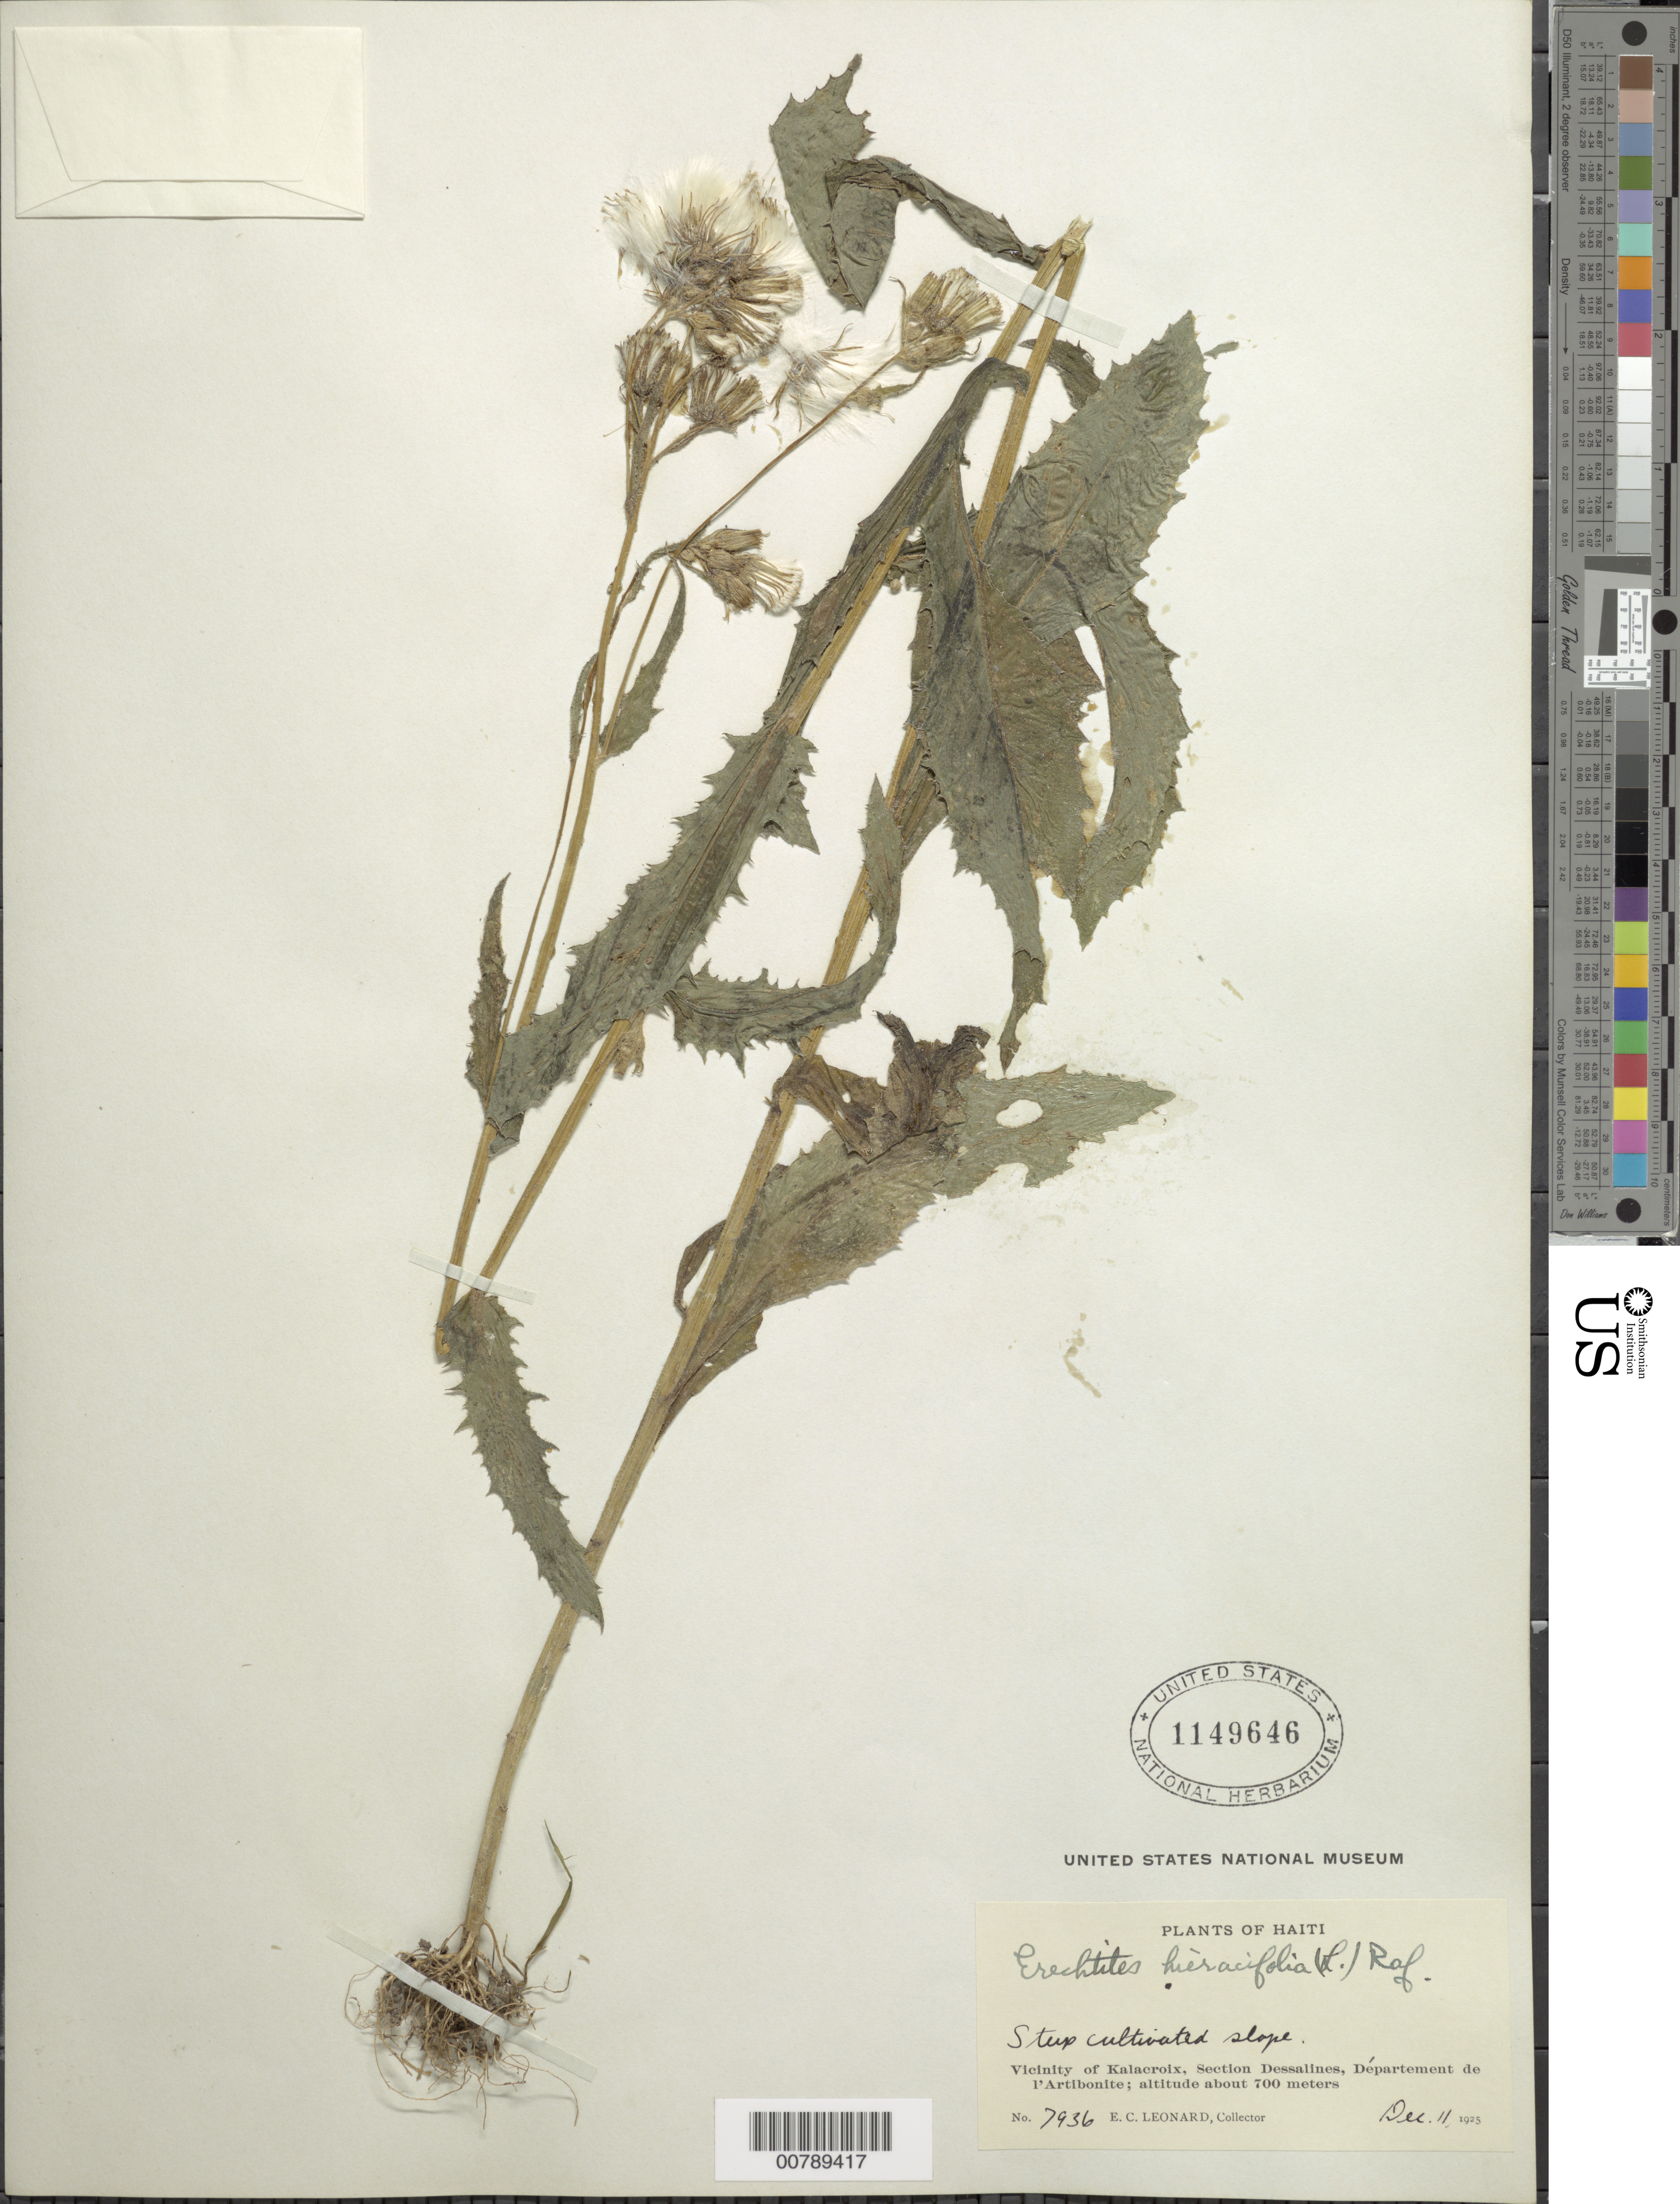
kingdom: Plantae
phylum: Tracheophyta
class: Magnoliopsida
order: Asterales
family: Asteraceae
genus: Erechtites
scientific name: Erechtites hieraciifolius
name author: (L.) Raf. ex DC.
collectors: E. C. Leonard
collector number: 7936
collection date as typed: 11 Dec 1925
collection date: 1925-12-11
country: Haiti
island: Hispaniola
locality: Steep cultivated slope. Vicinity of Kalacroix, Section Dessalines, Département de l'Artibonite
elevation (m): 700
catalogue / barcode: US 1149646